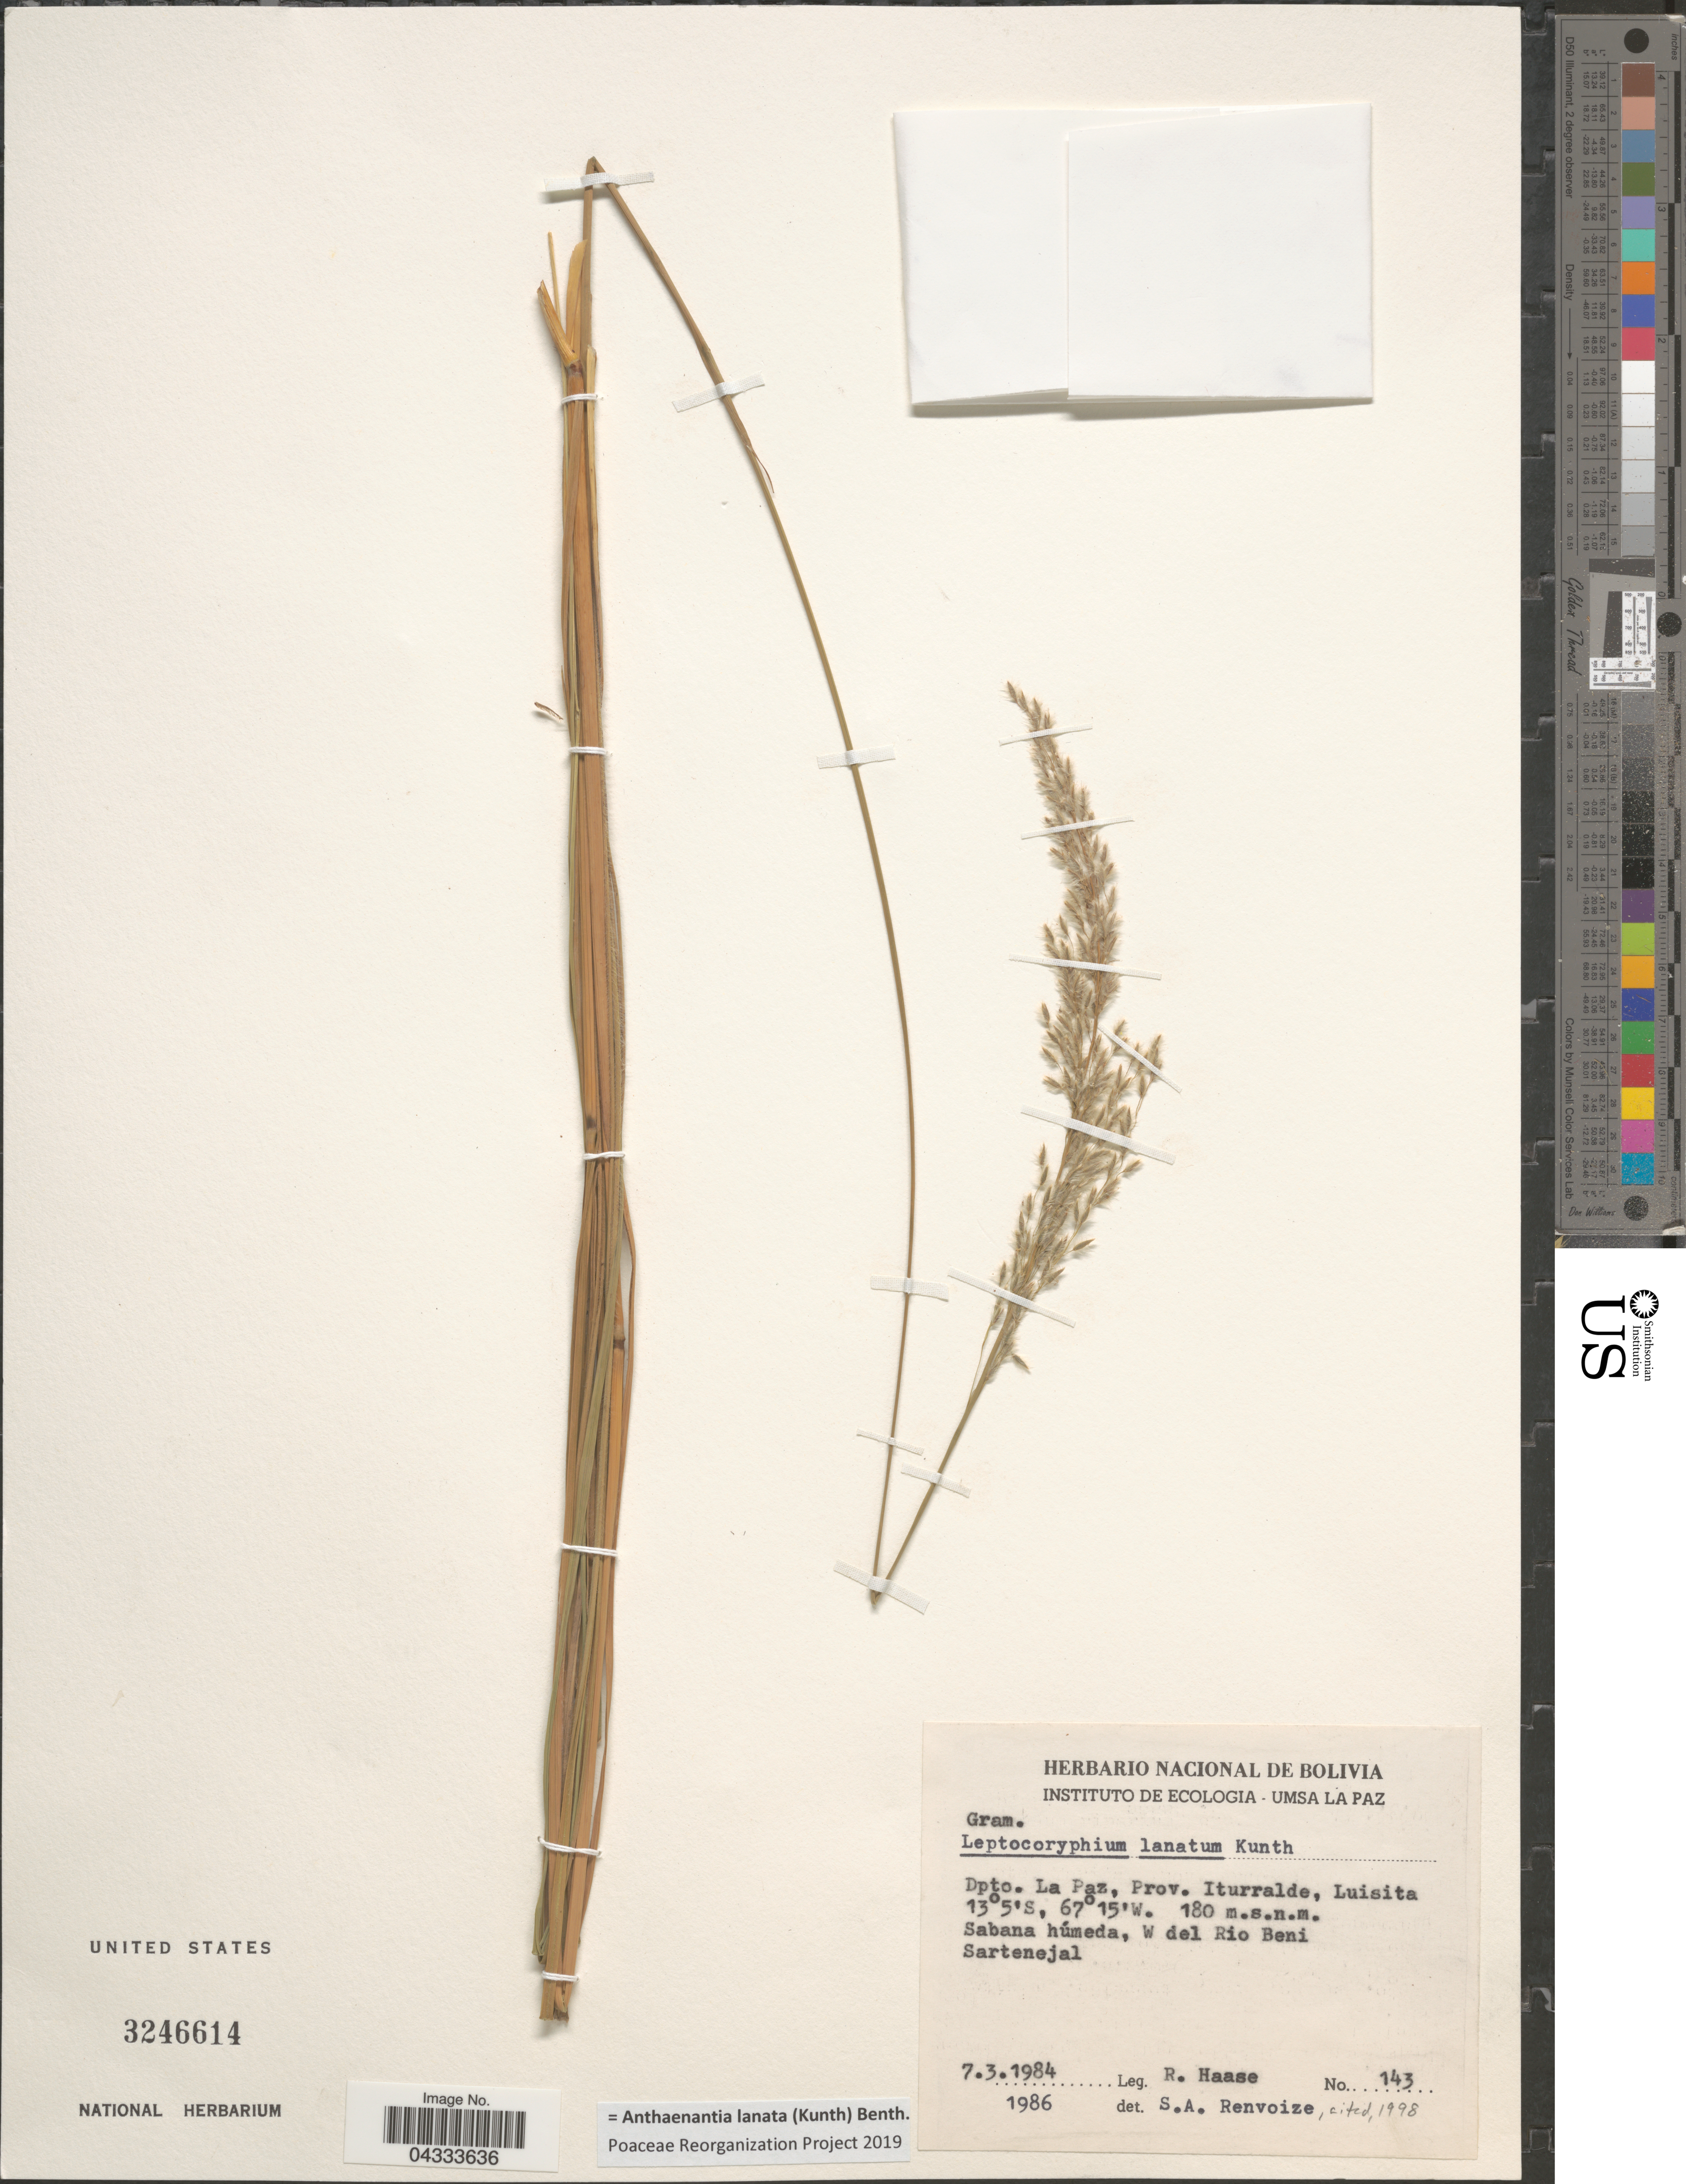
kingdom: Plantae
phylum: Tracheophyta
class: Liliopsida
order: Poales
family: Poaceae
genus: Anthaenantia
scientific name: Anthaenantia lanata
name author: (Kunth) Benth.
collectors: R. Haase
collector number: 143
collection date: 1984-03-07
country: Bolivia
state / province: La Paz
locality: Dpto. La Paz, Prov. Iturralde, Luisita. W del Rio Beni. Sartenejal.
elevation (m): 180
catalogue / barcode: US 3246614